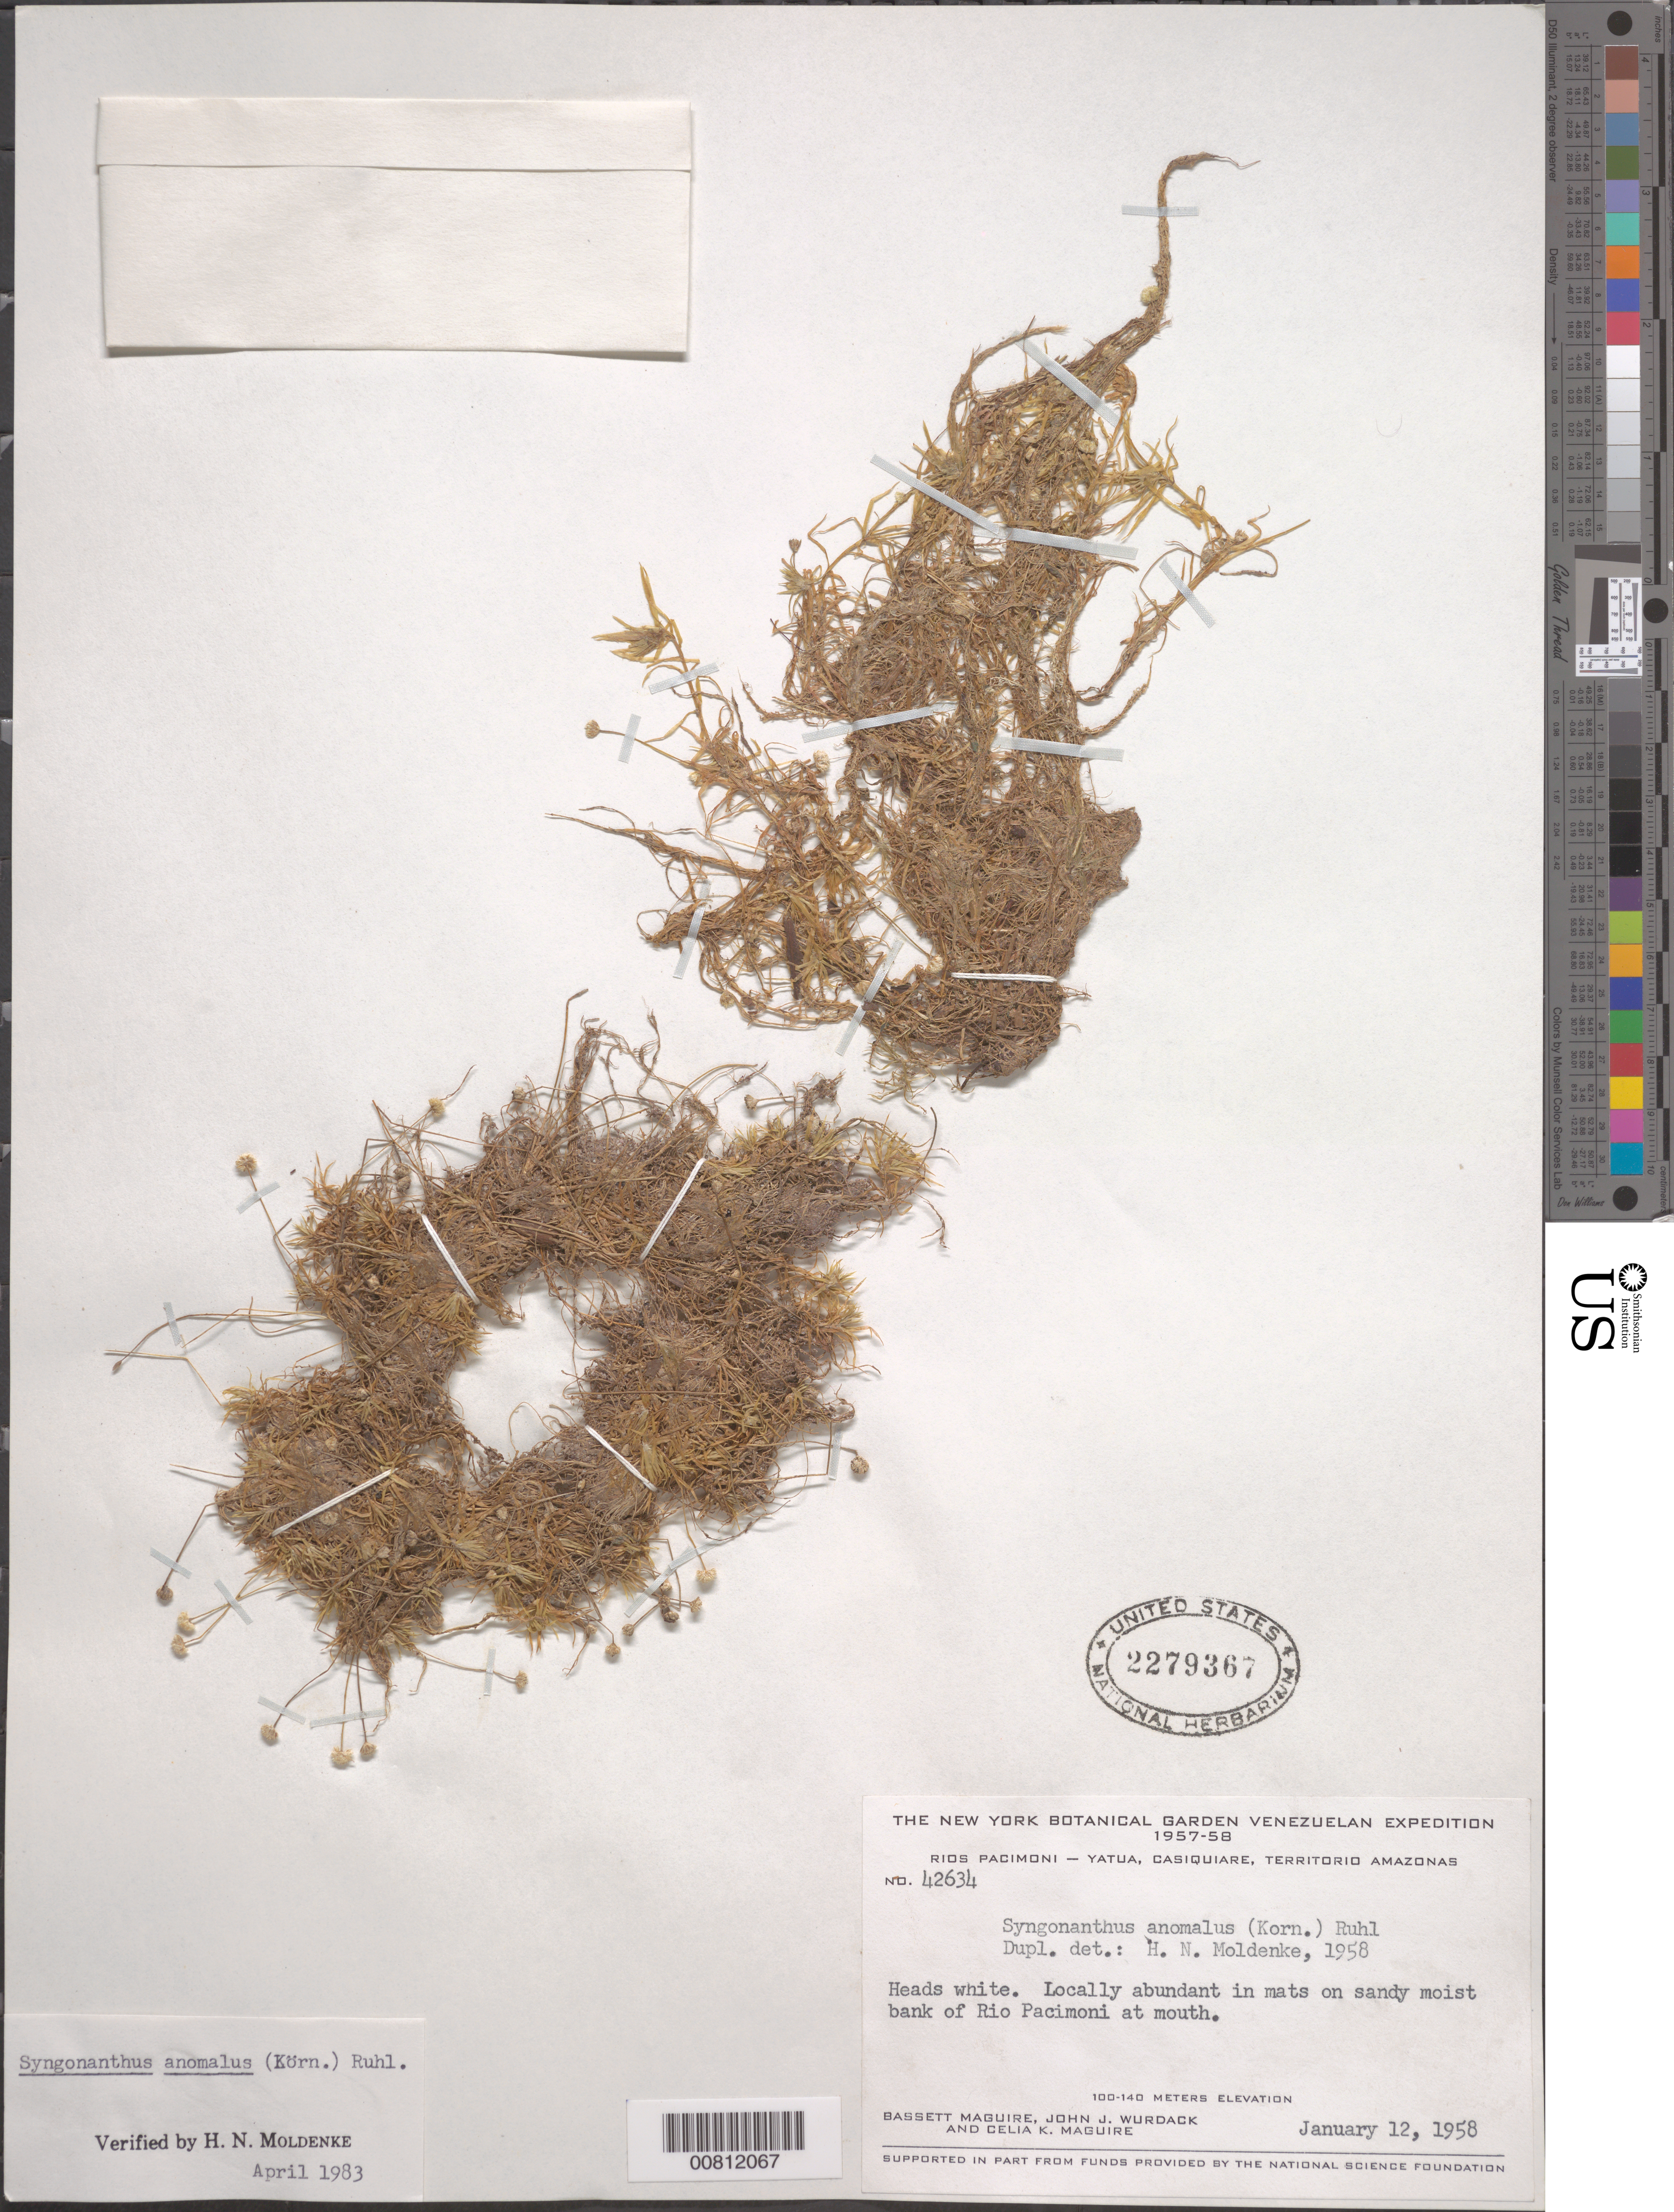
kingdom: Plantae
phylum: Tracheophyta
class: Liliopsida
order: Poales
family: Eriocaulaceae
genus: Syngonanthus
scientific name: Syngonanthus anomalus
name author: (Körn.) Ruhland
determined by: Moldenke, H. N.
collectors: B. Maguire, J. J. Wurdack & C. K. Maguire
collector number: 42634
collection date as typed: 12-Jan-58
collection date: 1958-01-12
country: Venezuela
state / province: Amazonas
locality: Río Pacimoni, at mouth; Yatua, Casiquiare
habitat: Mats on sandy moist bank of river mouth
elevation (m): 100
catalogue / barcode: US 2279367